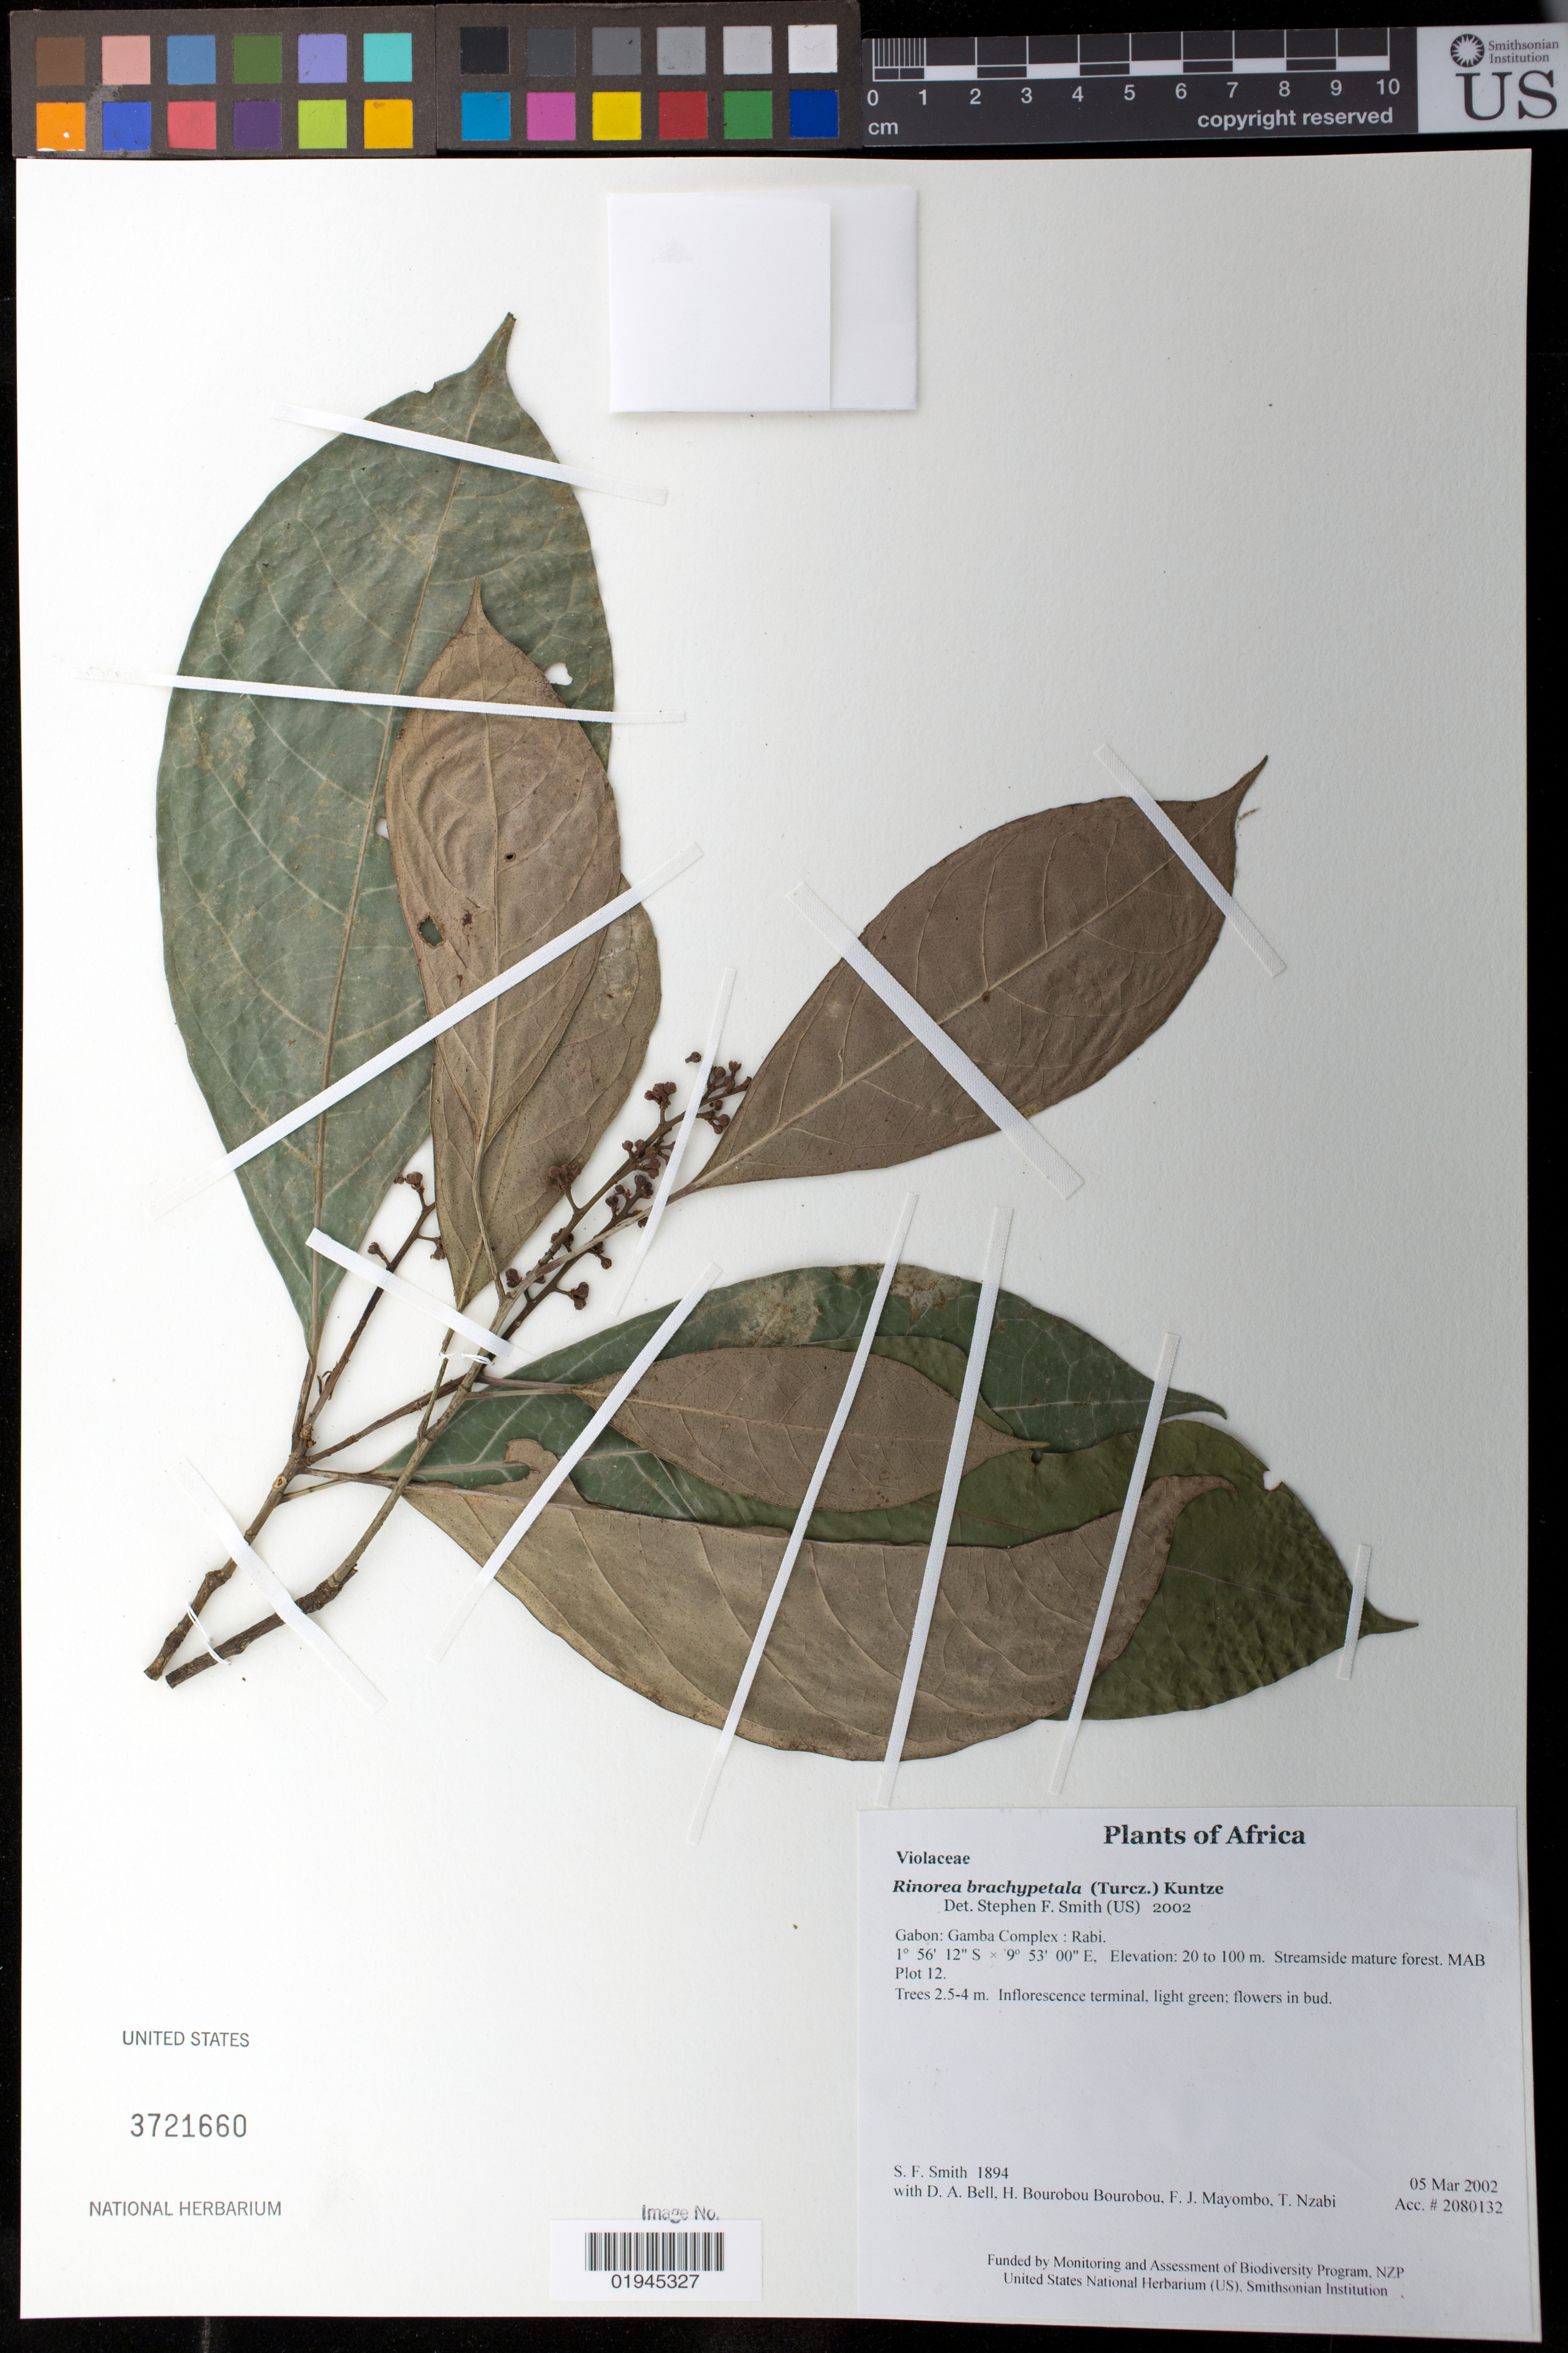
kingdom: Plantae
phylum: Tracheophyta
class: Magnoliopsida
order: Malpighiales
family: Violaceae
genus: Rinorea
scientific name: Rinorea brachypetala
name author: (Turcz.) Kuntze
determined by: Smith, Stephen F., (US), NMNH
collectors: S.F. Smith, D. A. Bell, H. Bourobou Bourobou & F. J. Mayombo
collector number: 1894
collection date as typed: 05 Mar 2002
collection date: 2002-03-05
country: Gabon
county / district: Gamba Complex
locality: Rabi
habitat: Streamside mature forest. MAB Plot 12.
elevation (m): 20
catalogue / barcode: US 3721660